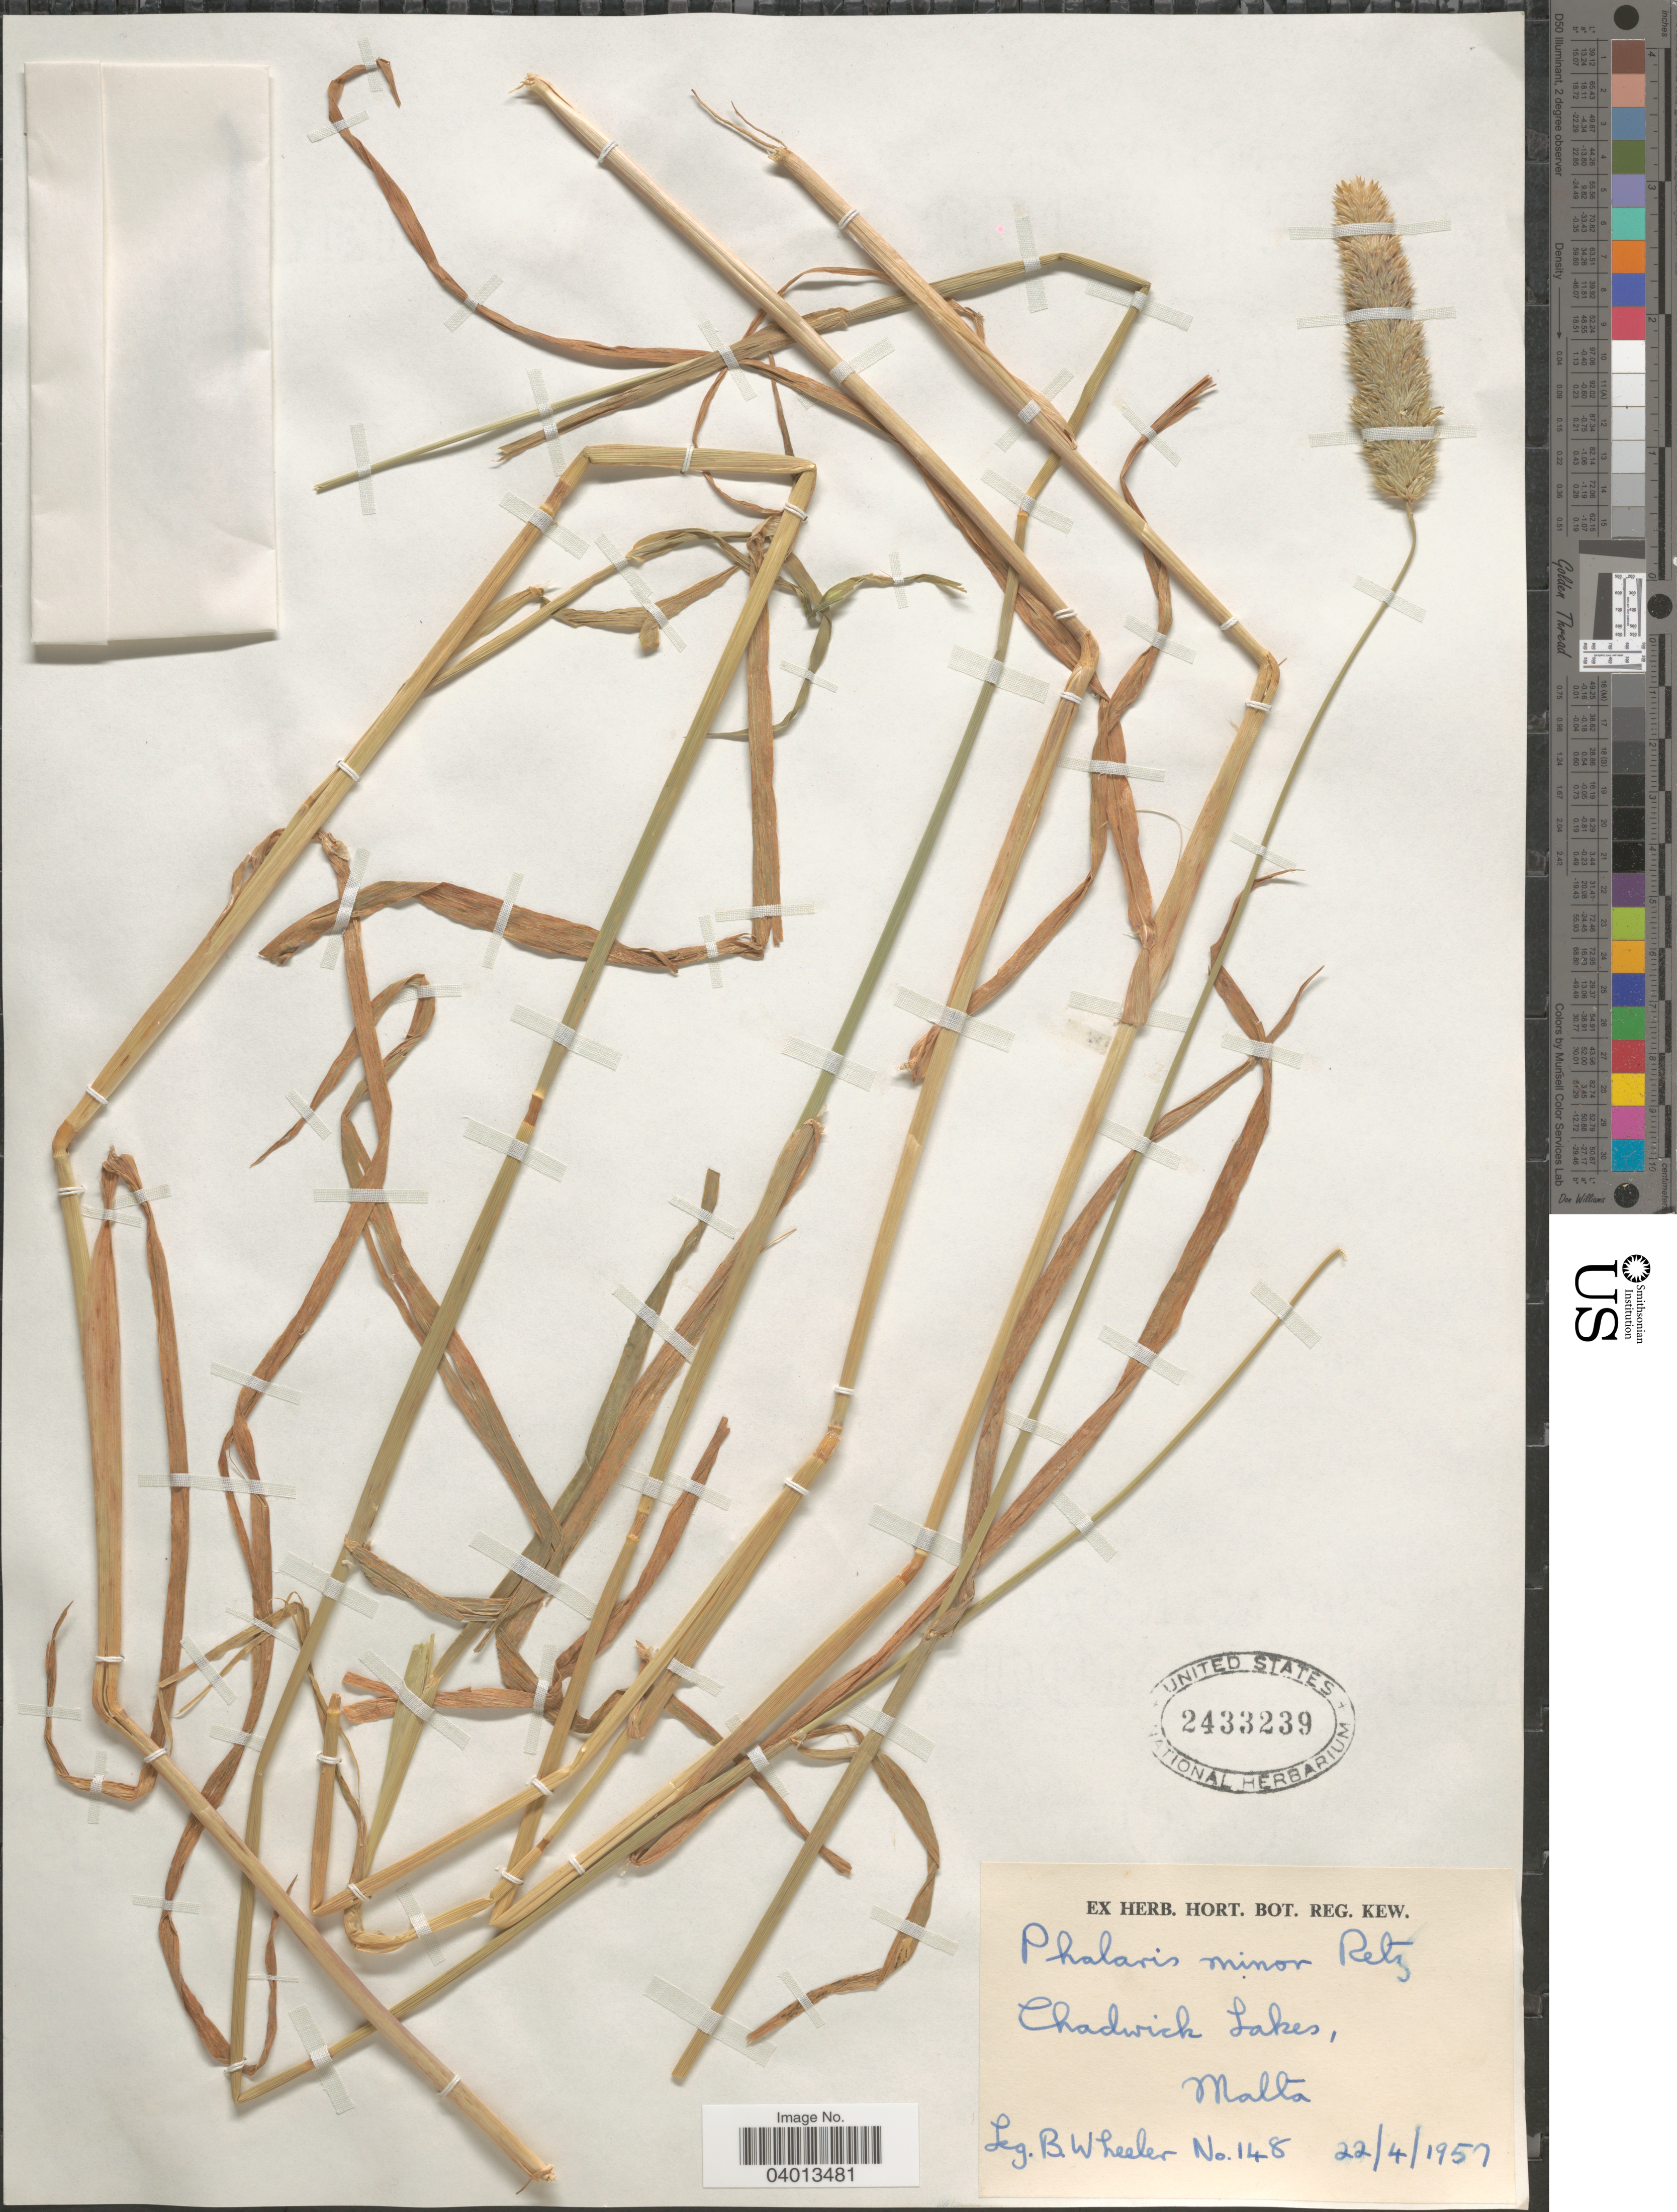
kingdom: Plantae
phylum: Tracheophyta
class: Liliopsida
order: Poales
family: Poaceae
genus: Phalaris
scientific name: Phalaris minor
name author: Retz.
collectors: B. Wheeler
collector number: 148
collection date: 1957-04-22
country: Malta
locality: Chadwick Lakes, Malta.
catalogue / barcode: US 2433239